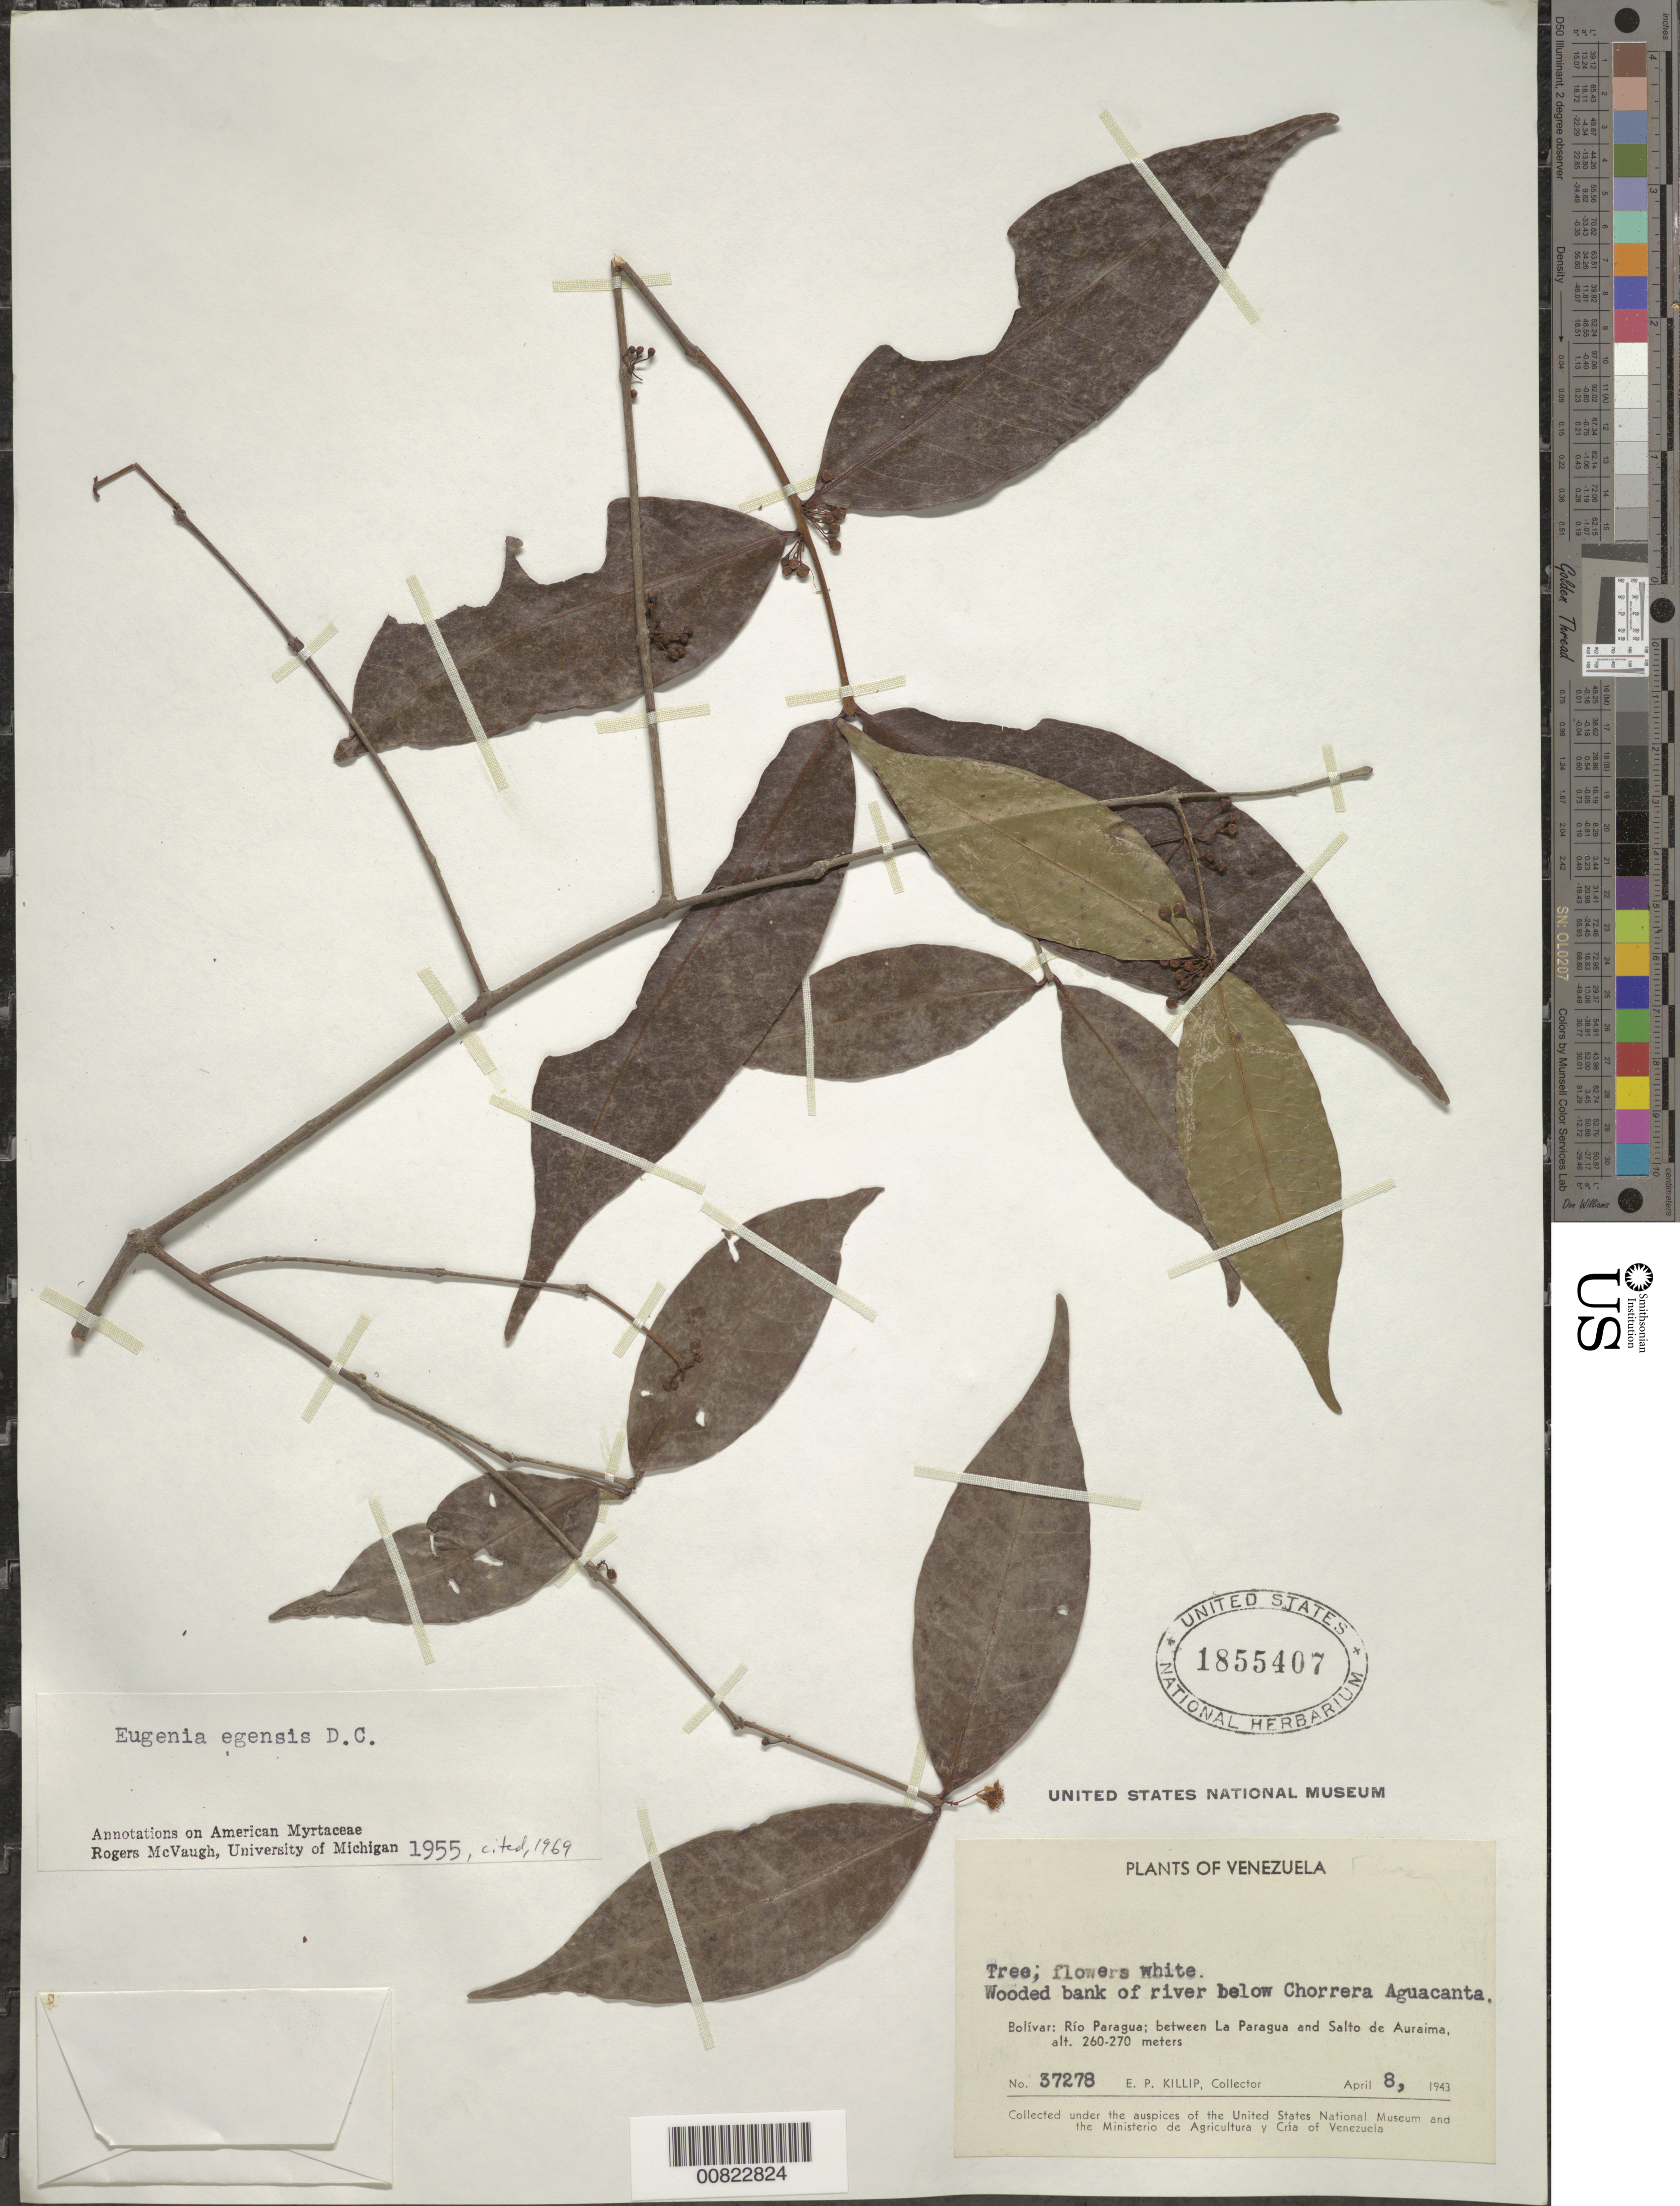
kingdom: Plantae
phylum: Tracheophyta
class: Magnoliopsida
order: Myrtales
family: Myrtaceae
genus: Eugenia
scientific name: Eugenia egensis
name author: DC.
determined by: McVaugh, R.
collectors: E. P. Killip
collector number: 37278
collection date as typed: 8-Apr-43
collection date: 1943-04-08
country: Venezuela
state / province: Bolívar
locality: Río Paragua, between La Paragua and Salto de Auraima, below Chorrera de Aguacanta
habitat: Wooded bank of river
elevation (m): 260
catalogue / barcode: US 1855407